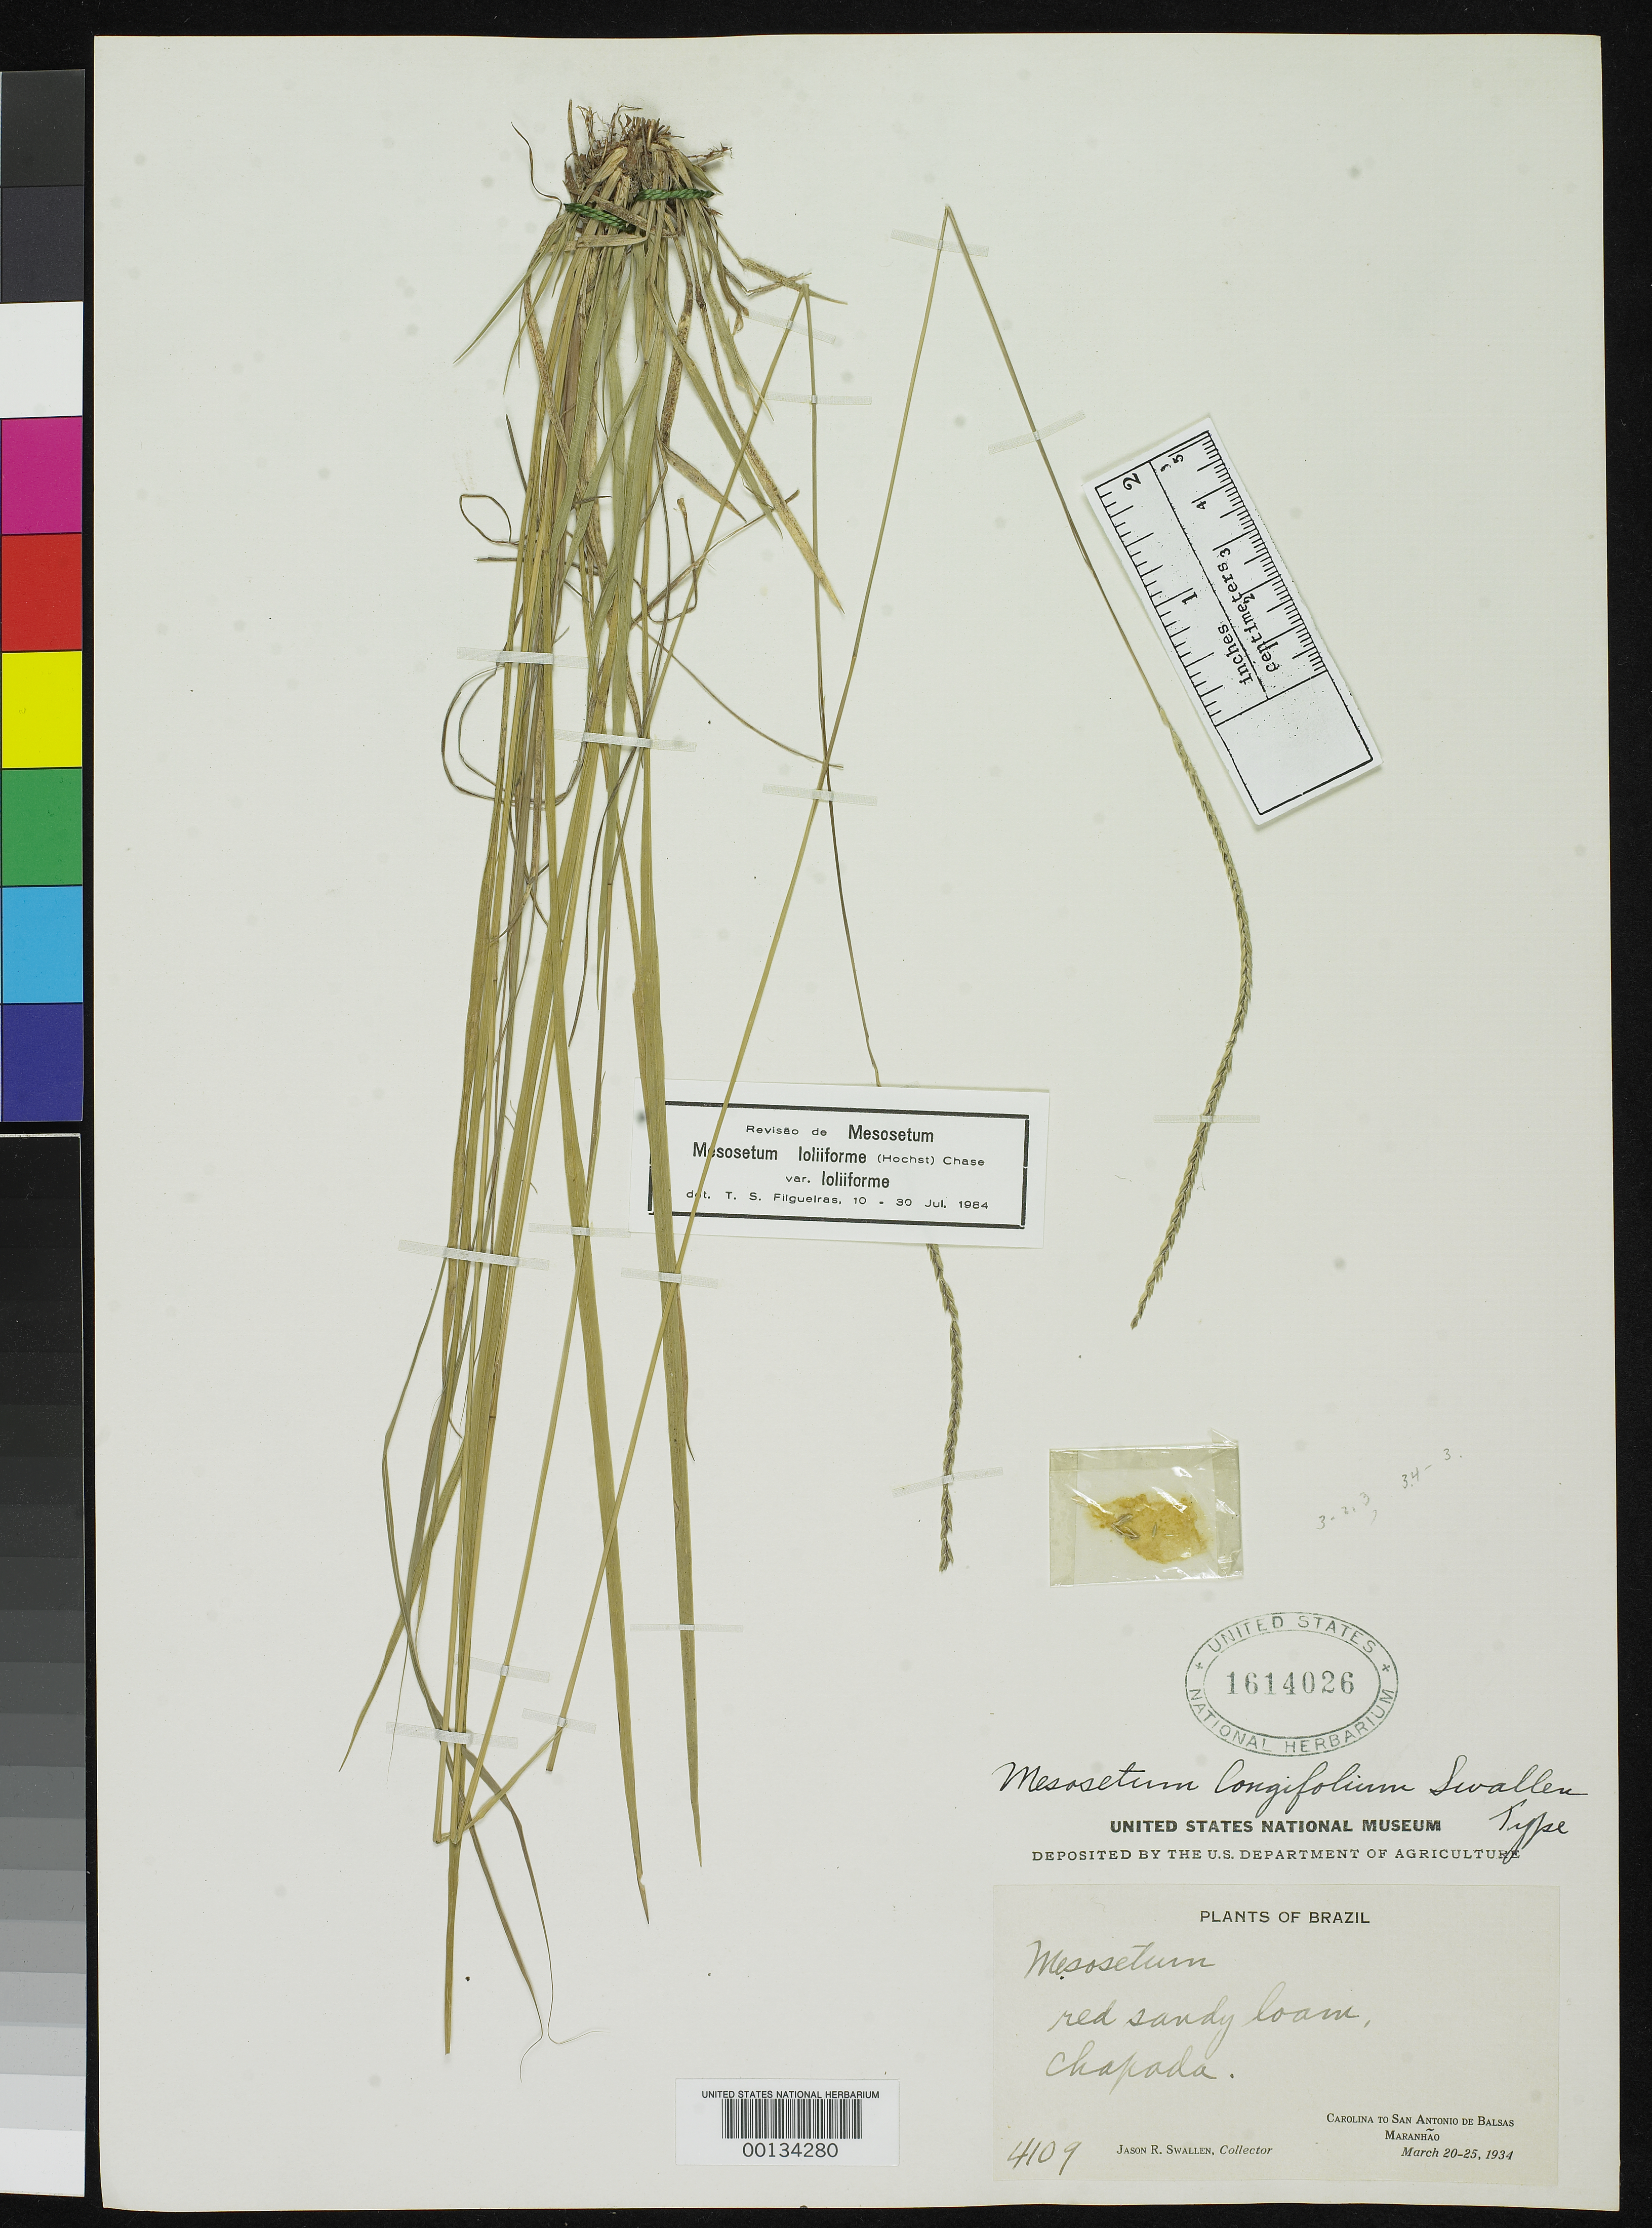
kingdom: Plantae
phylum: Tracheophyta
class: Liliopsida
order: Poales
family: Poaceae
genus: Mesosetum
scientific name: Mesosetum longifolium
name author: Swallen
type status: Holotype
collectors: J. R. Swallen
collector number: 4109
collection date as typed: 20 Mar 1934 to 25 Mar 1934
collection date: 1934-03-20/1934-03-25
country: Brazil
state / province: Maranhão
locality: Carolina to San Antonio de Balsas.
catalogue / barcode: US 1614026